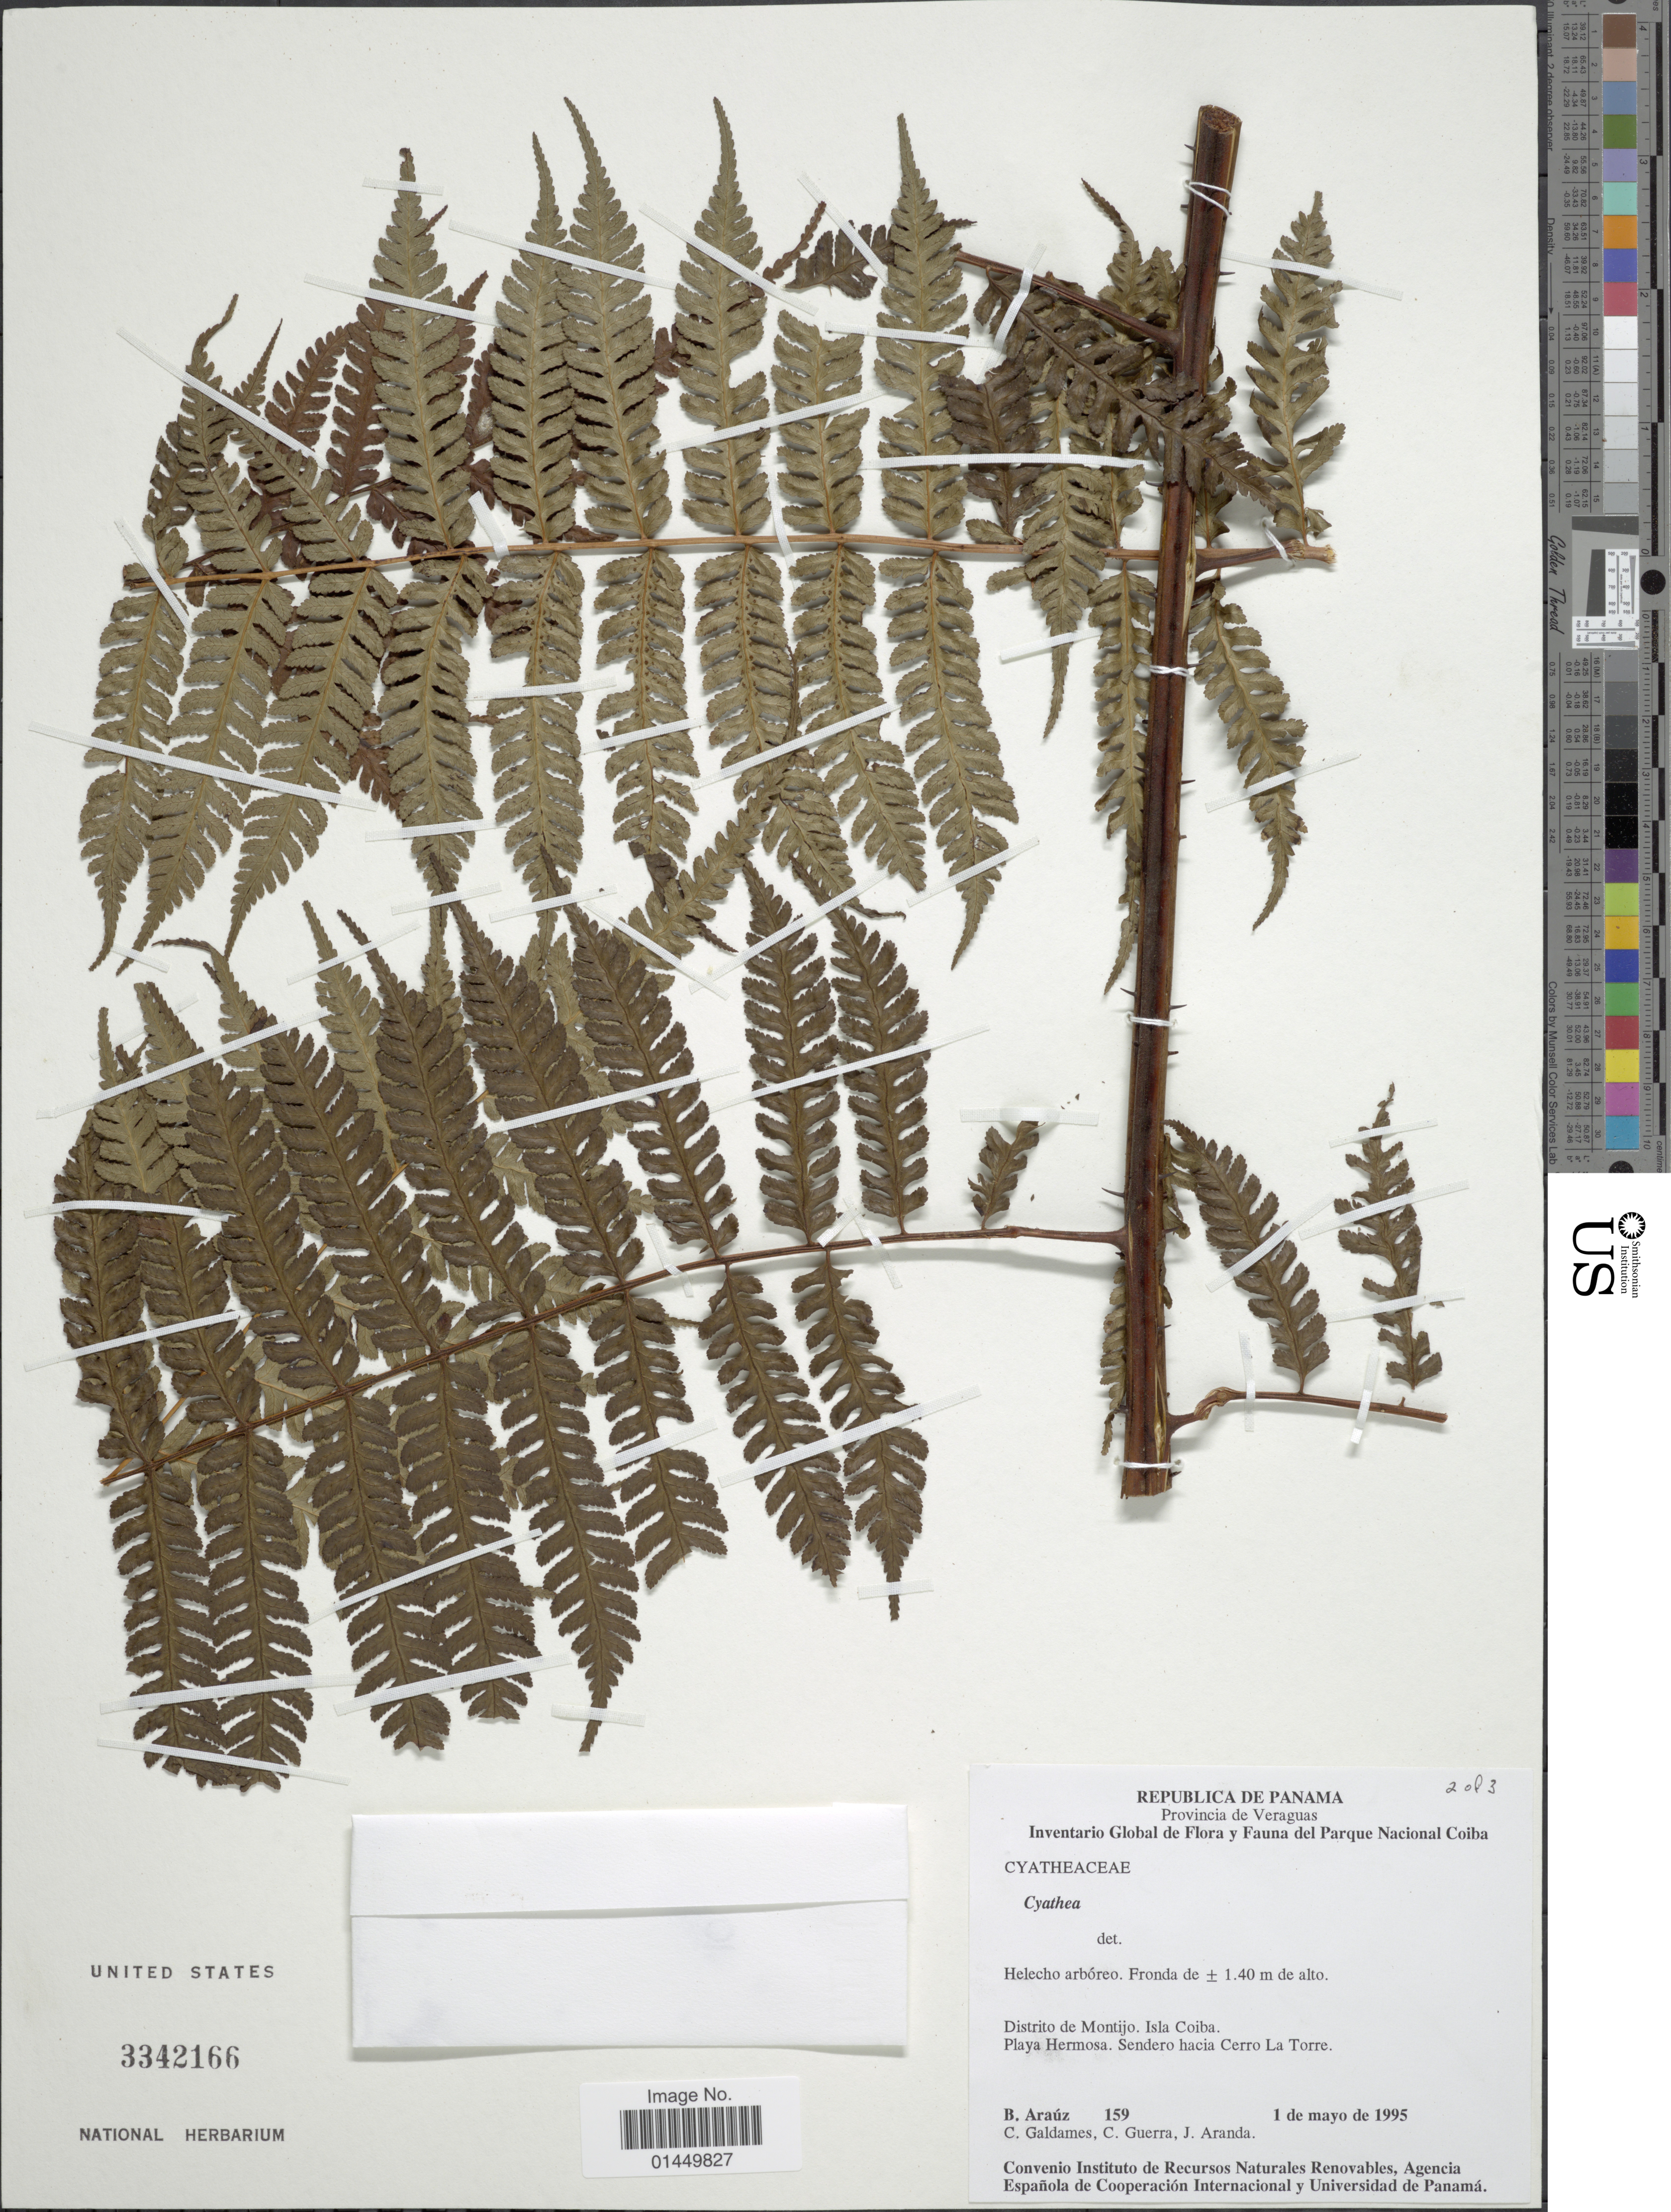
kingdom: Plantae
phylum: Tracheophyta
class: Polypodiopsida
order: Cyatheales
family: Cyatheaceae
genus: Cyathea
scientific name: Cyathea sp.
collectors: B. Araúz, C. Galdames, C. Guerra & J. Aranda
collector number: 159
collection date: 1995-05-01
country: Panama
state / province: Veraguas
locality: Provincia de Veraguas, Distrito de Montijo, Isla Coiba, Playa Hermosa, Sendero hacia Cerro La Torre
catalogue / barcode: US 3342166